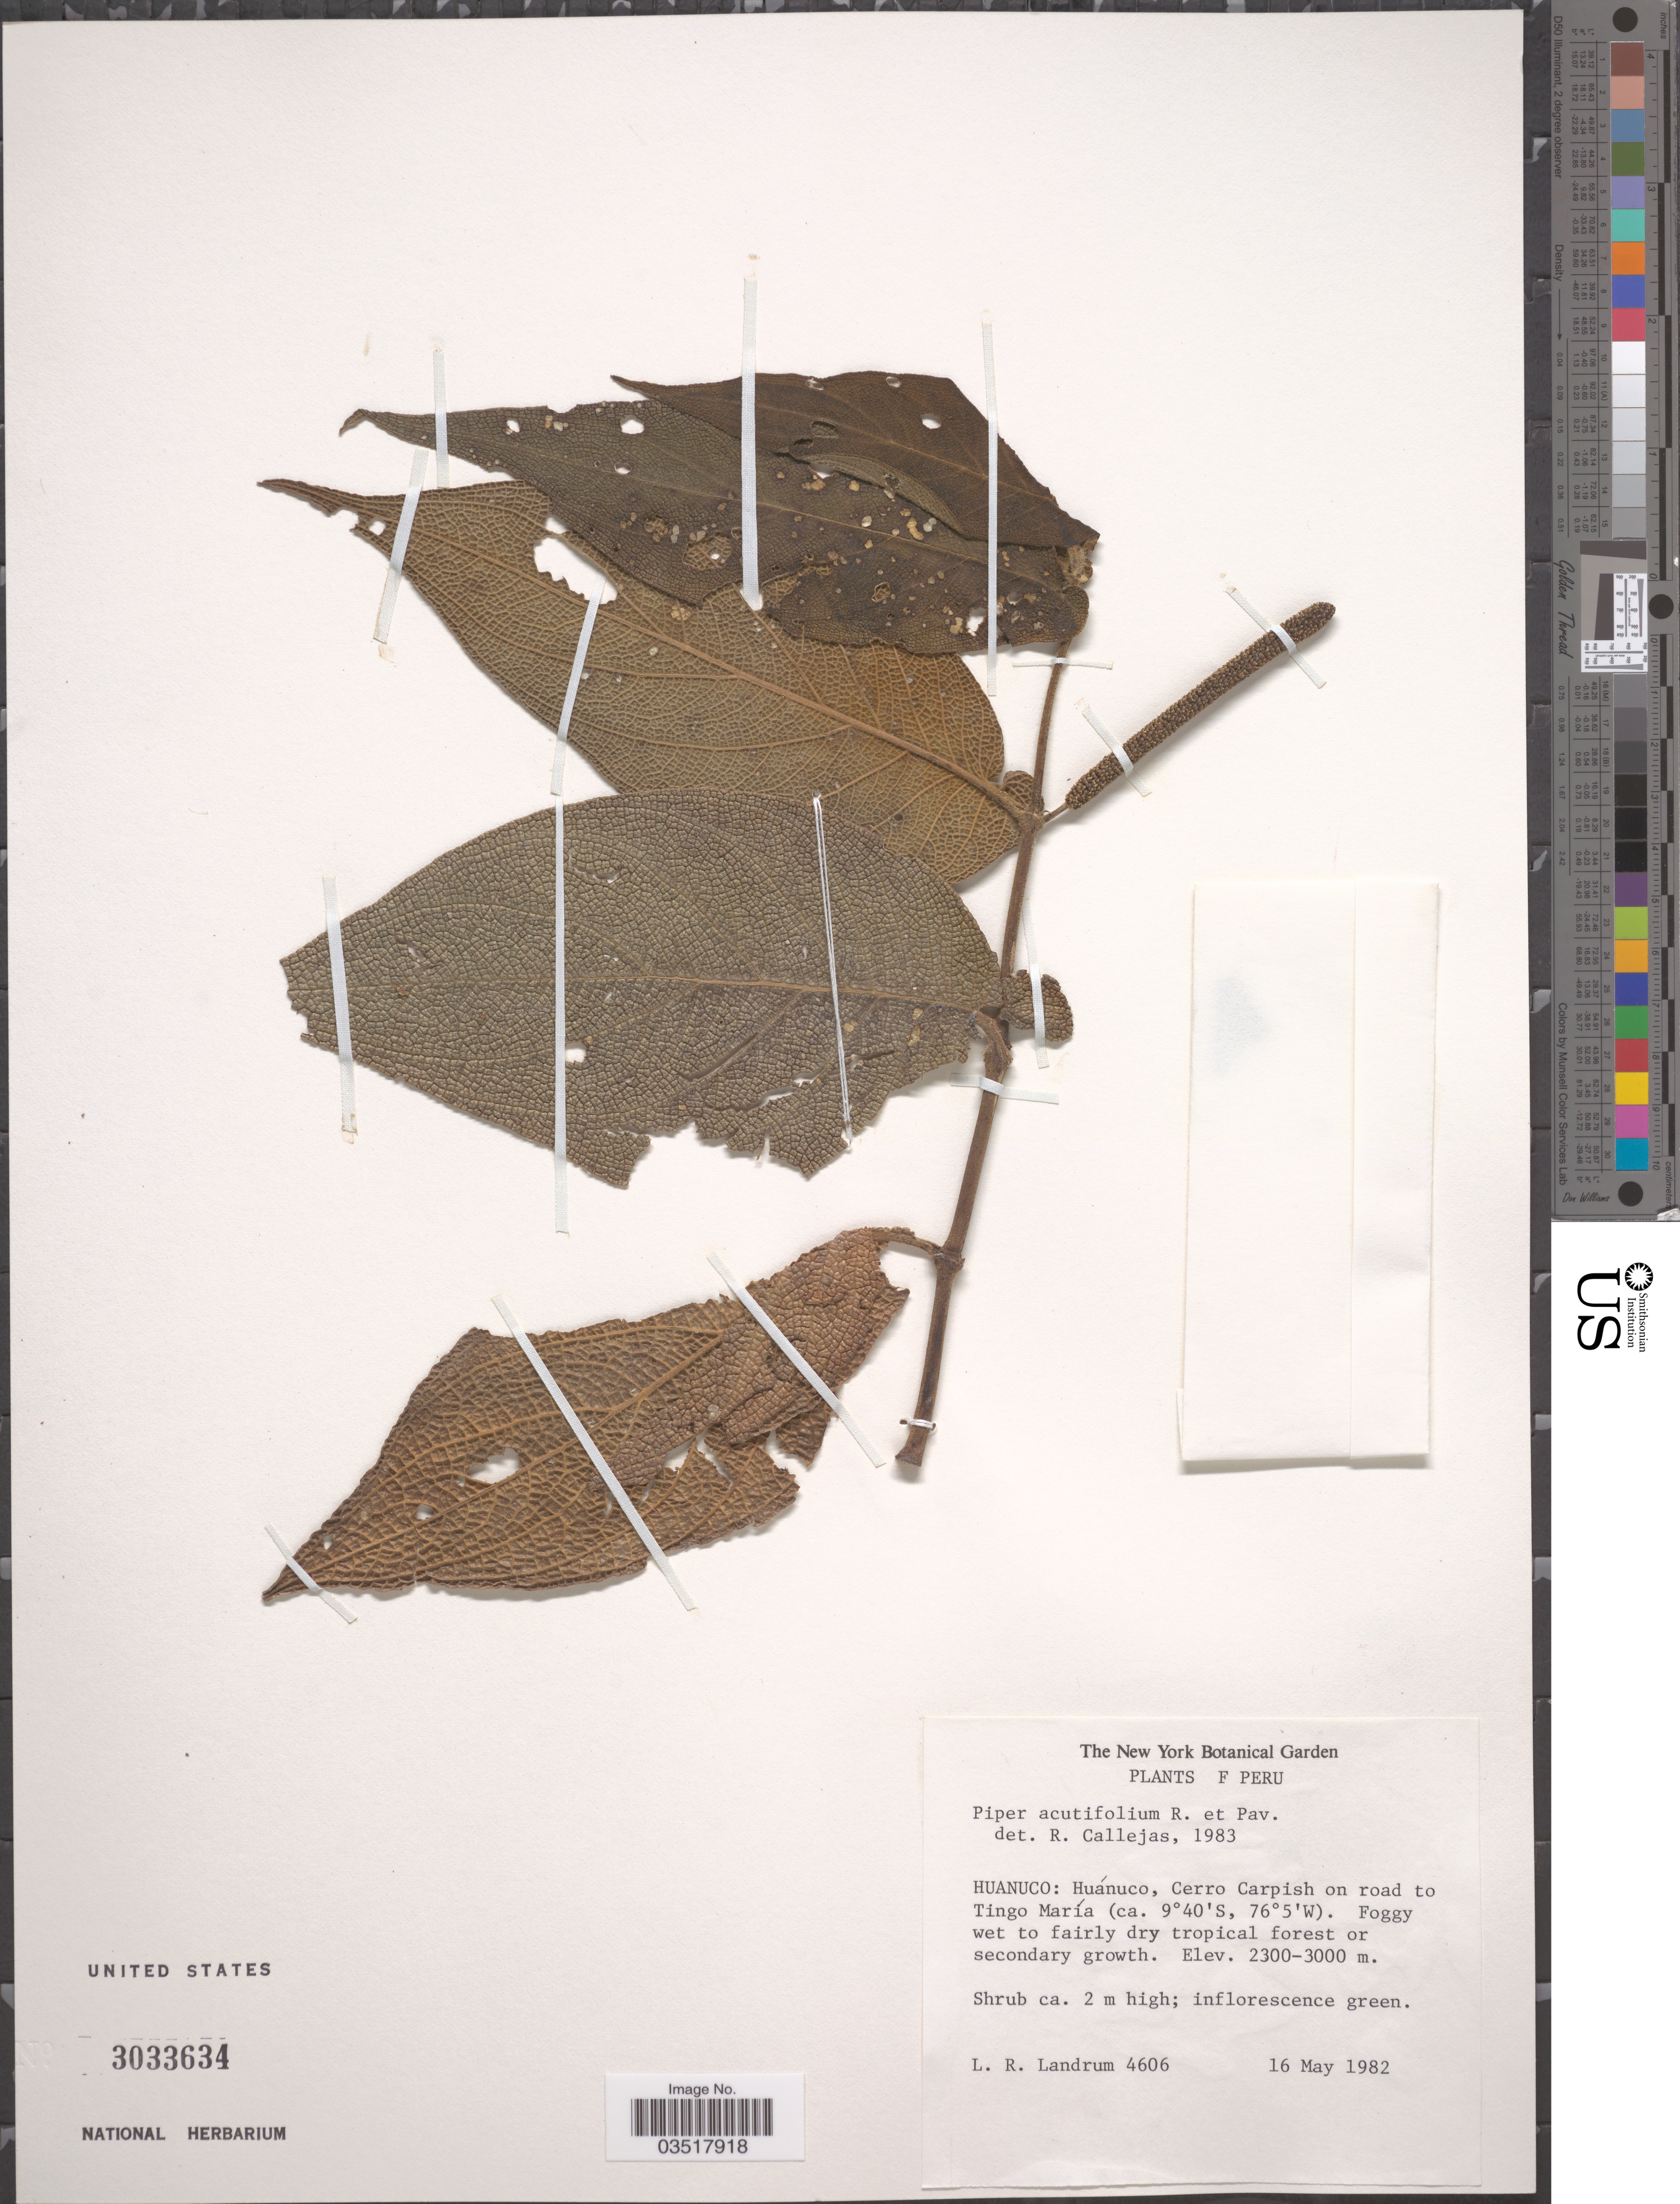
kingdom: Plantae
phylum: Tracheophyta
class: Magnoliopsida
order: Piperales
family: Piperaceae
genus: Piper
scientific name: Piper acutifolium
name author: Ruiz & Pav.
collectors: L. R. Landrum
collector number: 4606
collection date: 1982-05-16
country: Peru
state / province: Huánuco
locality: Huánuco, Cerro Carpish on road to Tingo María.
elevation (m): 2300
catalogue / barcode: US 3033634